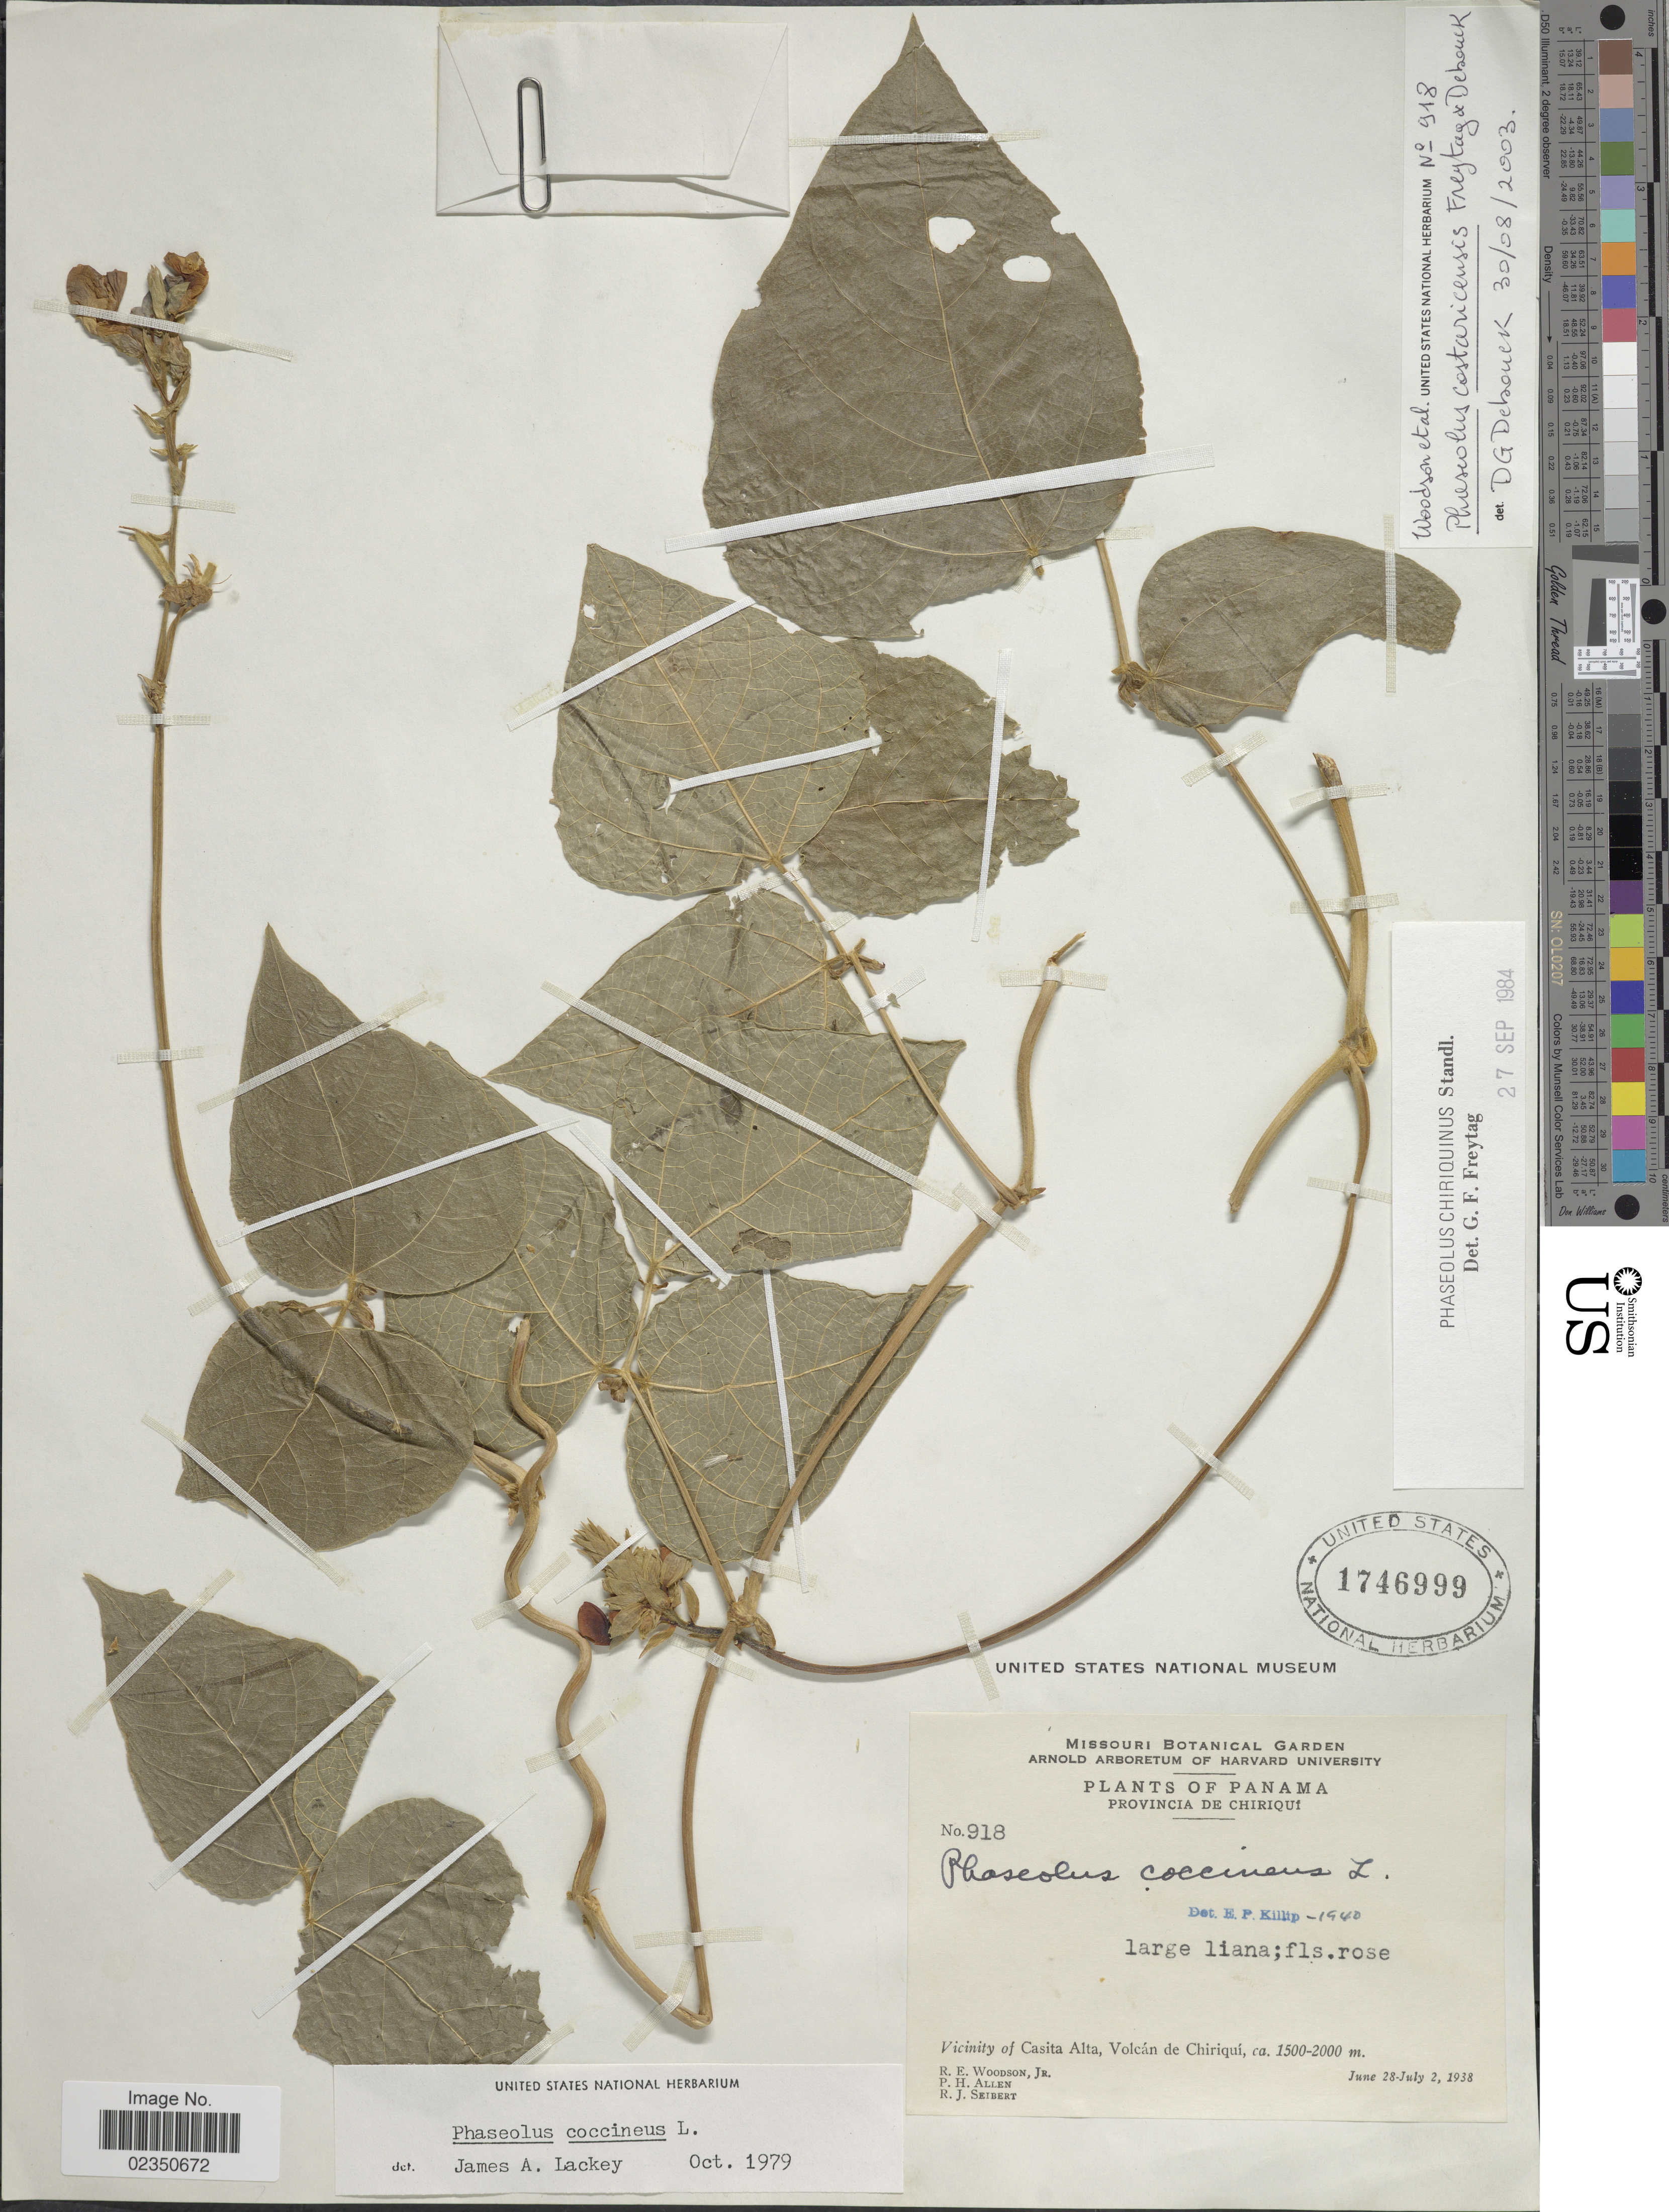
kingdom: Plantae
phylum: Tracheophyta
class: Magnoliopsida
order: Fabales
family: Fabaceae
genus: Phaseolus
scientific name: Phaseolus costaricensis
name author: Freytag & Debouck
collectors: R. E. Woodson, P. H. Allen & R. J. Seibert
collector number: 918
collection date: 1938-06-28/1938-07-02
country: Panama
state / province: Chiriqui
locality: Vicinity of Casita Alta, Volcan de Chiriqui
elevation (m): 1500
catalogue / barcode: US 1746999